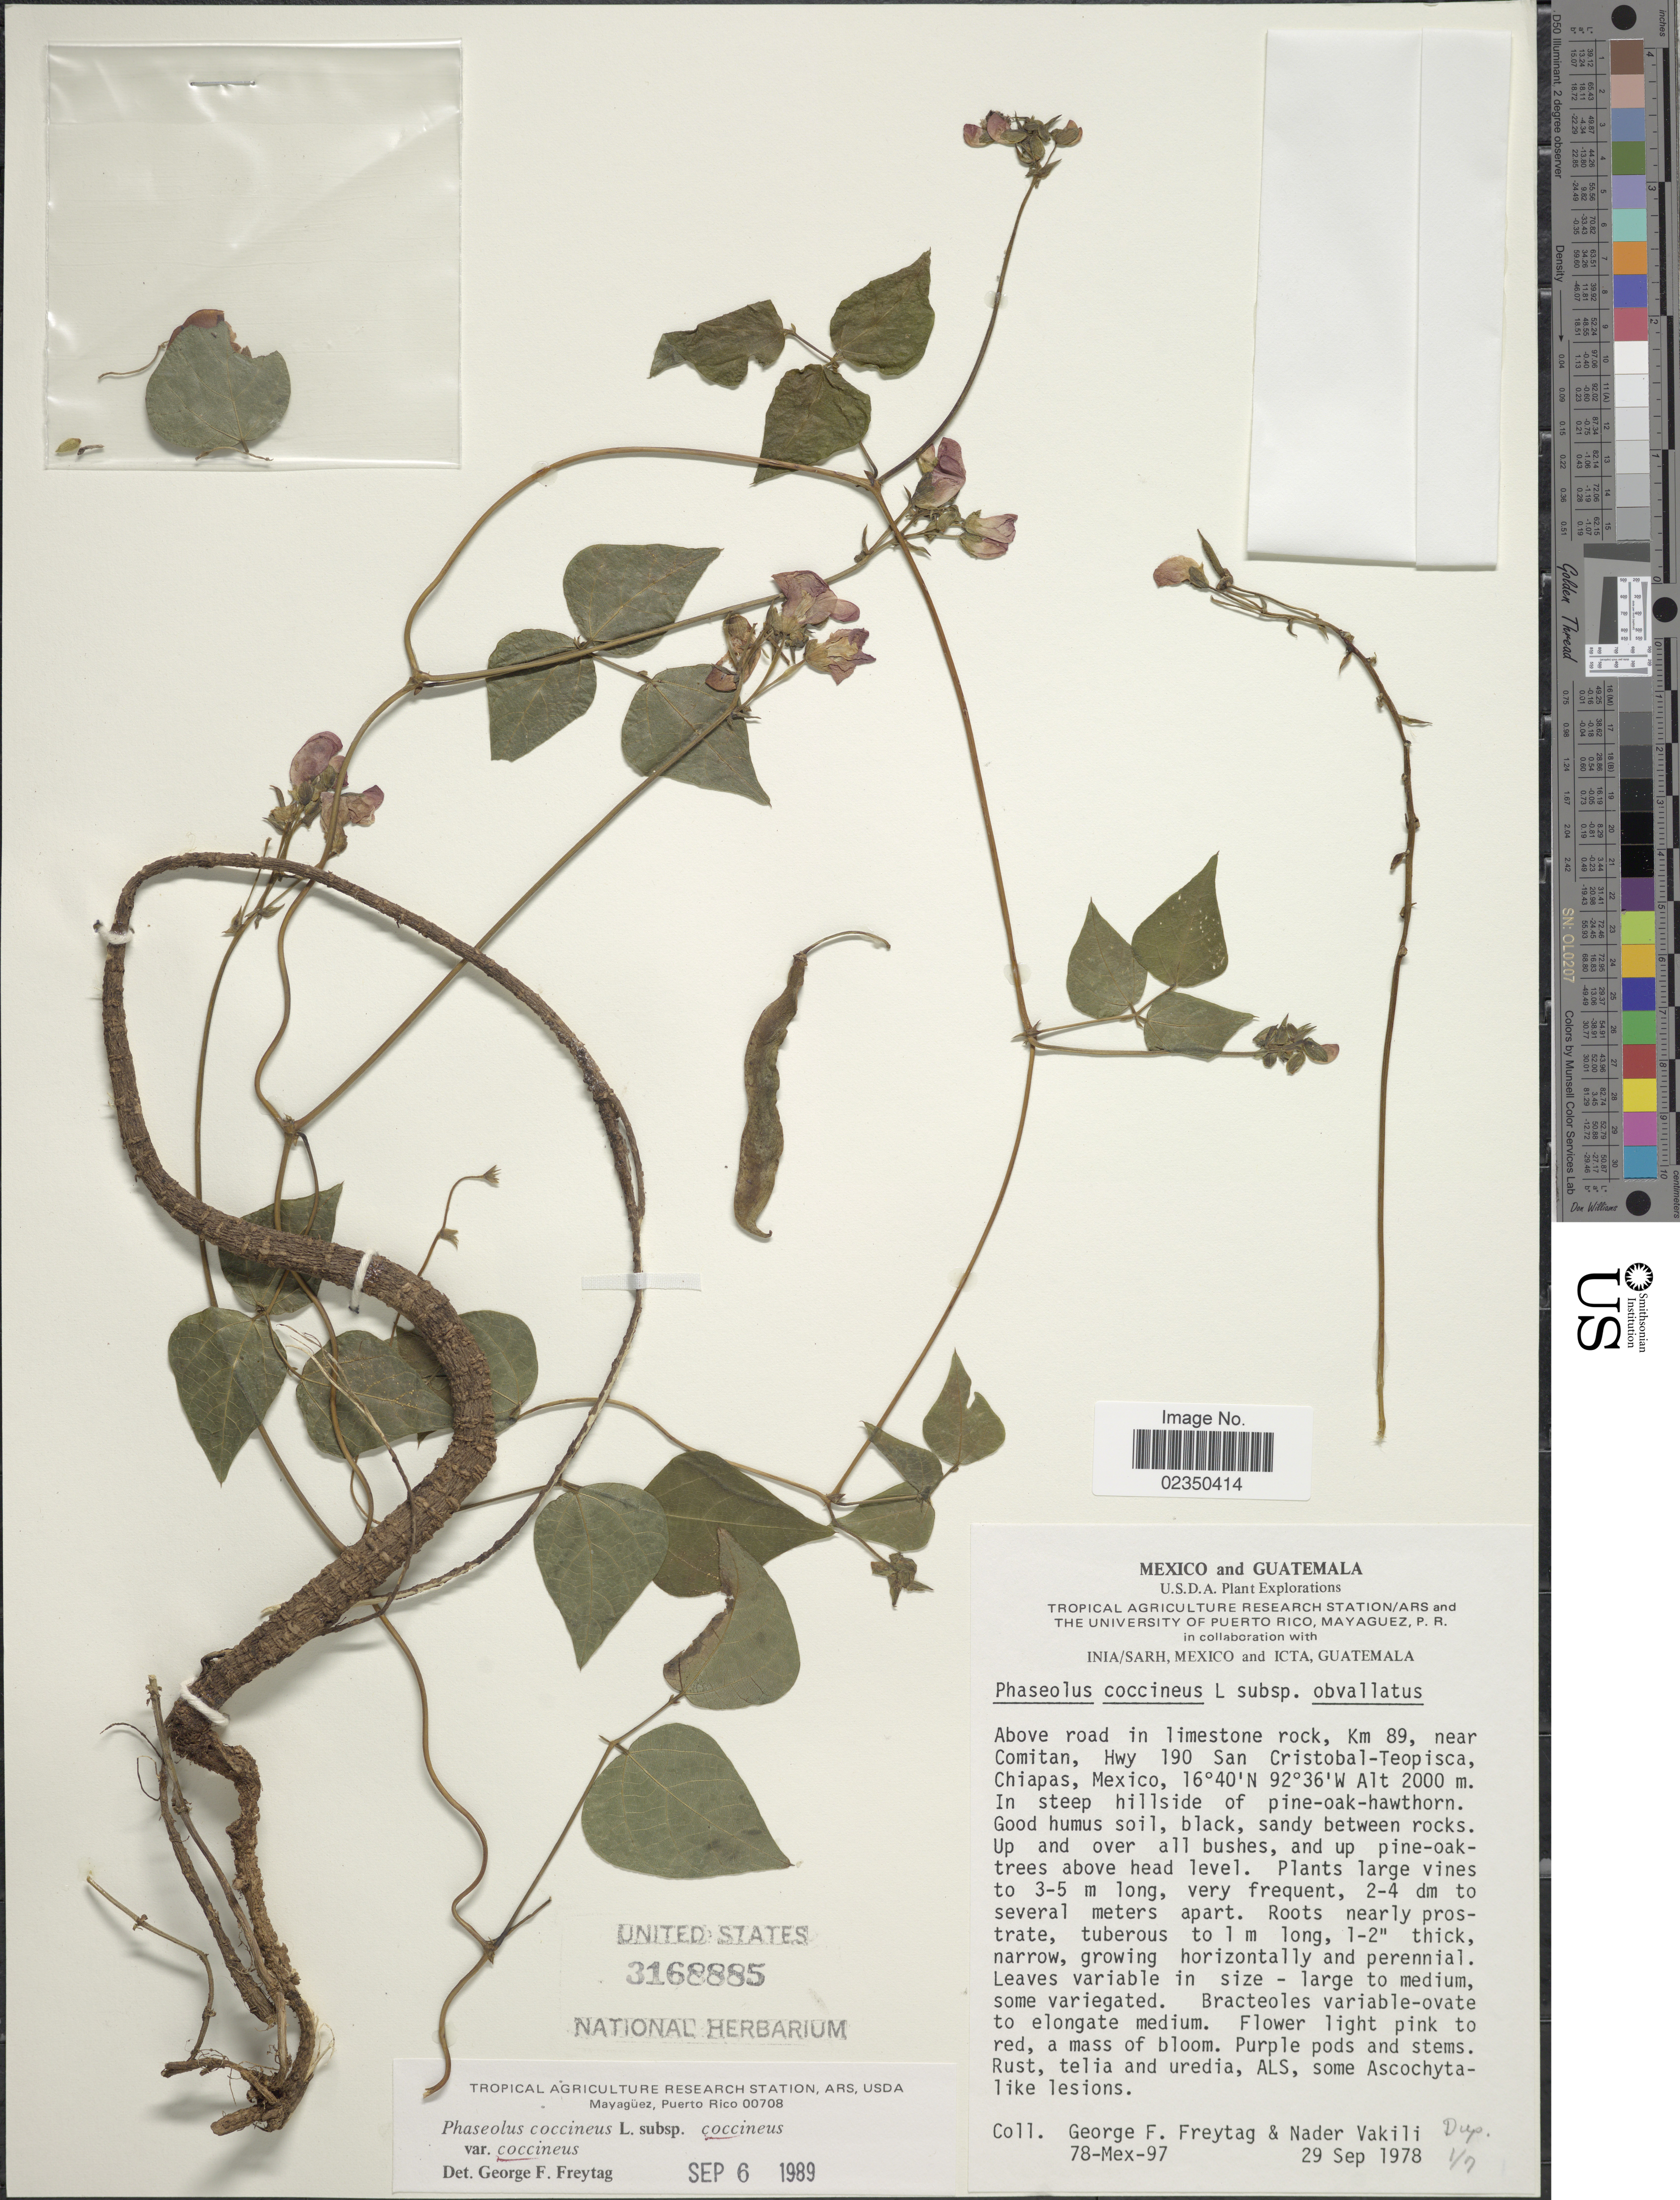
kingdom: Plantae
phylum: Tracheophyta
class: Magnoliopsida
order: Fabales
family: Fabaceae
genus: Phaseolus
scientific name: Phaseolus coccineus var. coccineus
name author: L.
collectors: G. F. Freytag & N. Vakili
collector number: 78-Mex-97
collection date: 1978-09-29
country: Mexico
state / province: Chiapas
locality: Above road in limestone rock, Km 89, near Comitan, Hwy 190 San Cristobal-Teopisca, in steep hillside.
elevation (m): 2000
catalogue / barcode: US 3168885